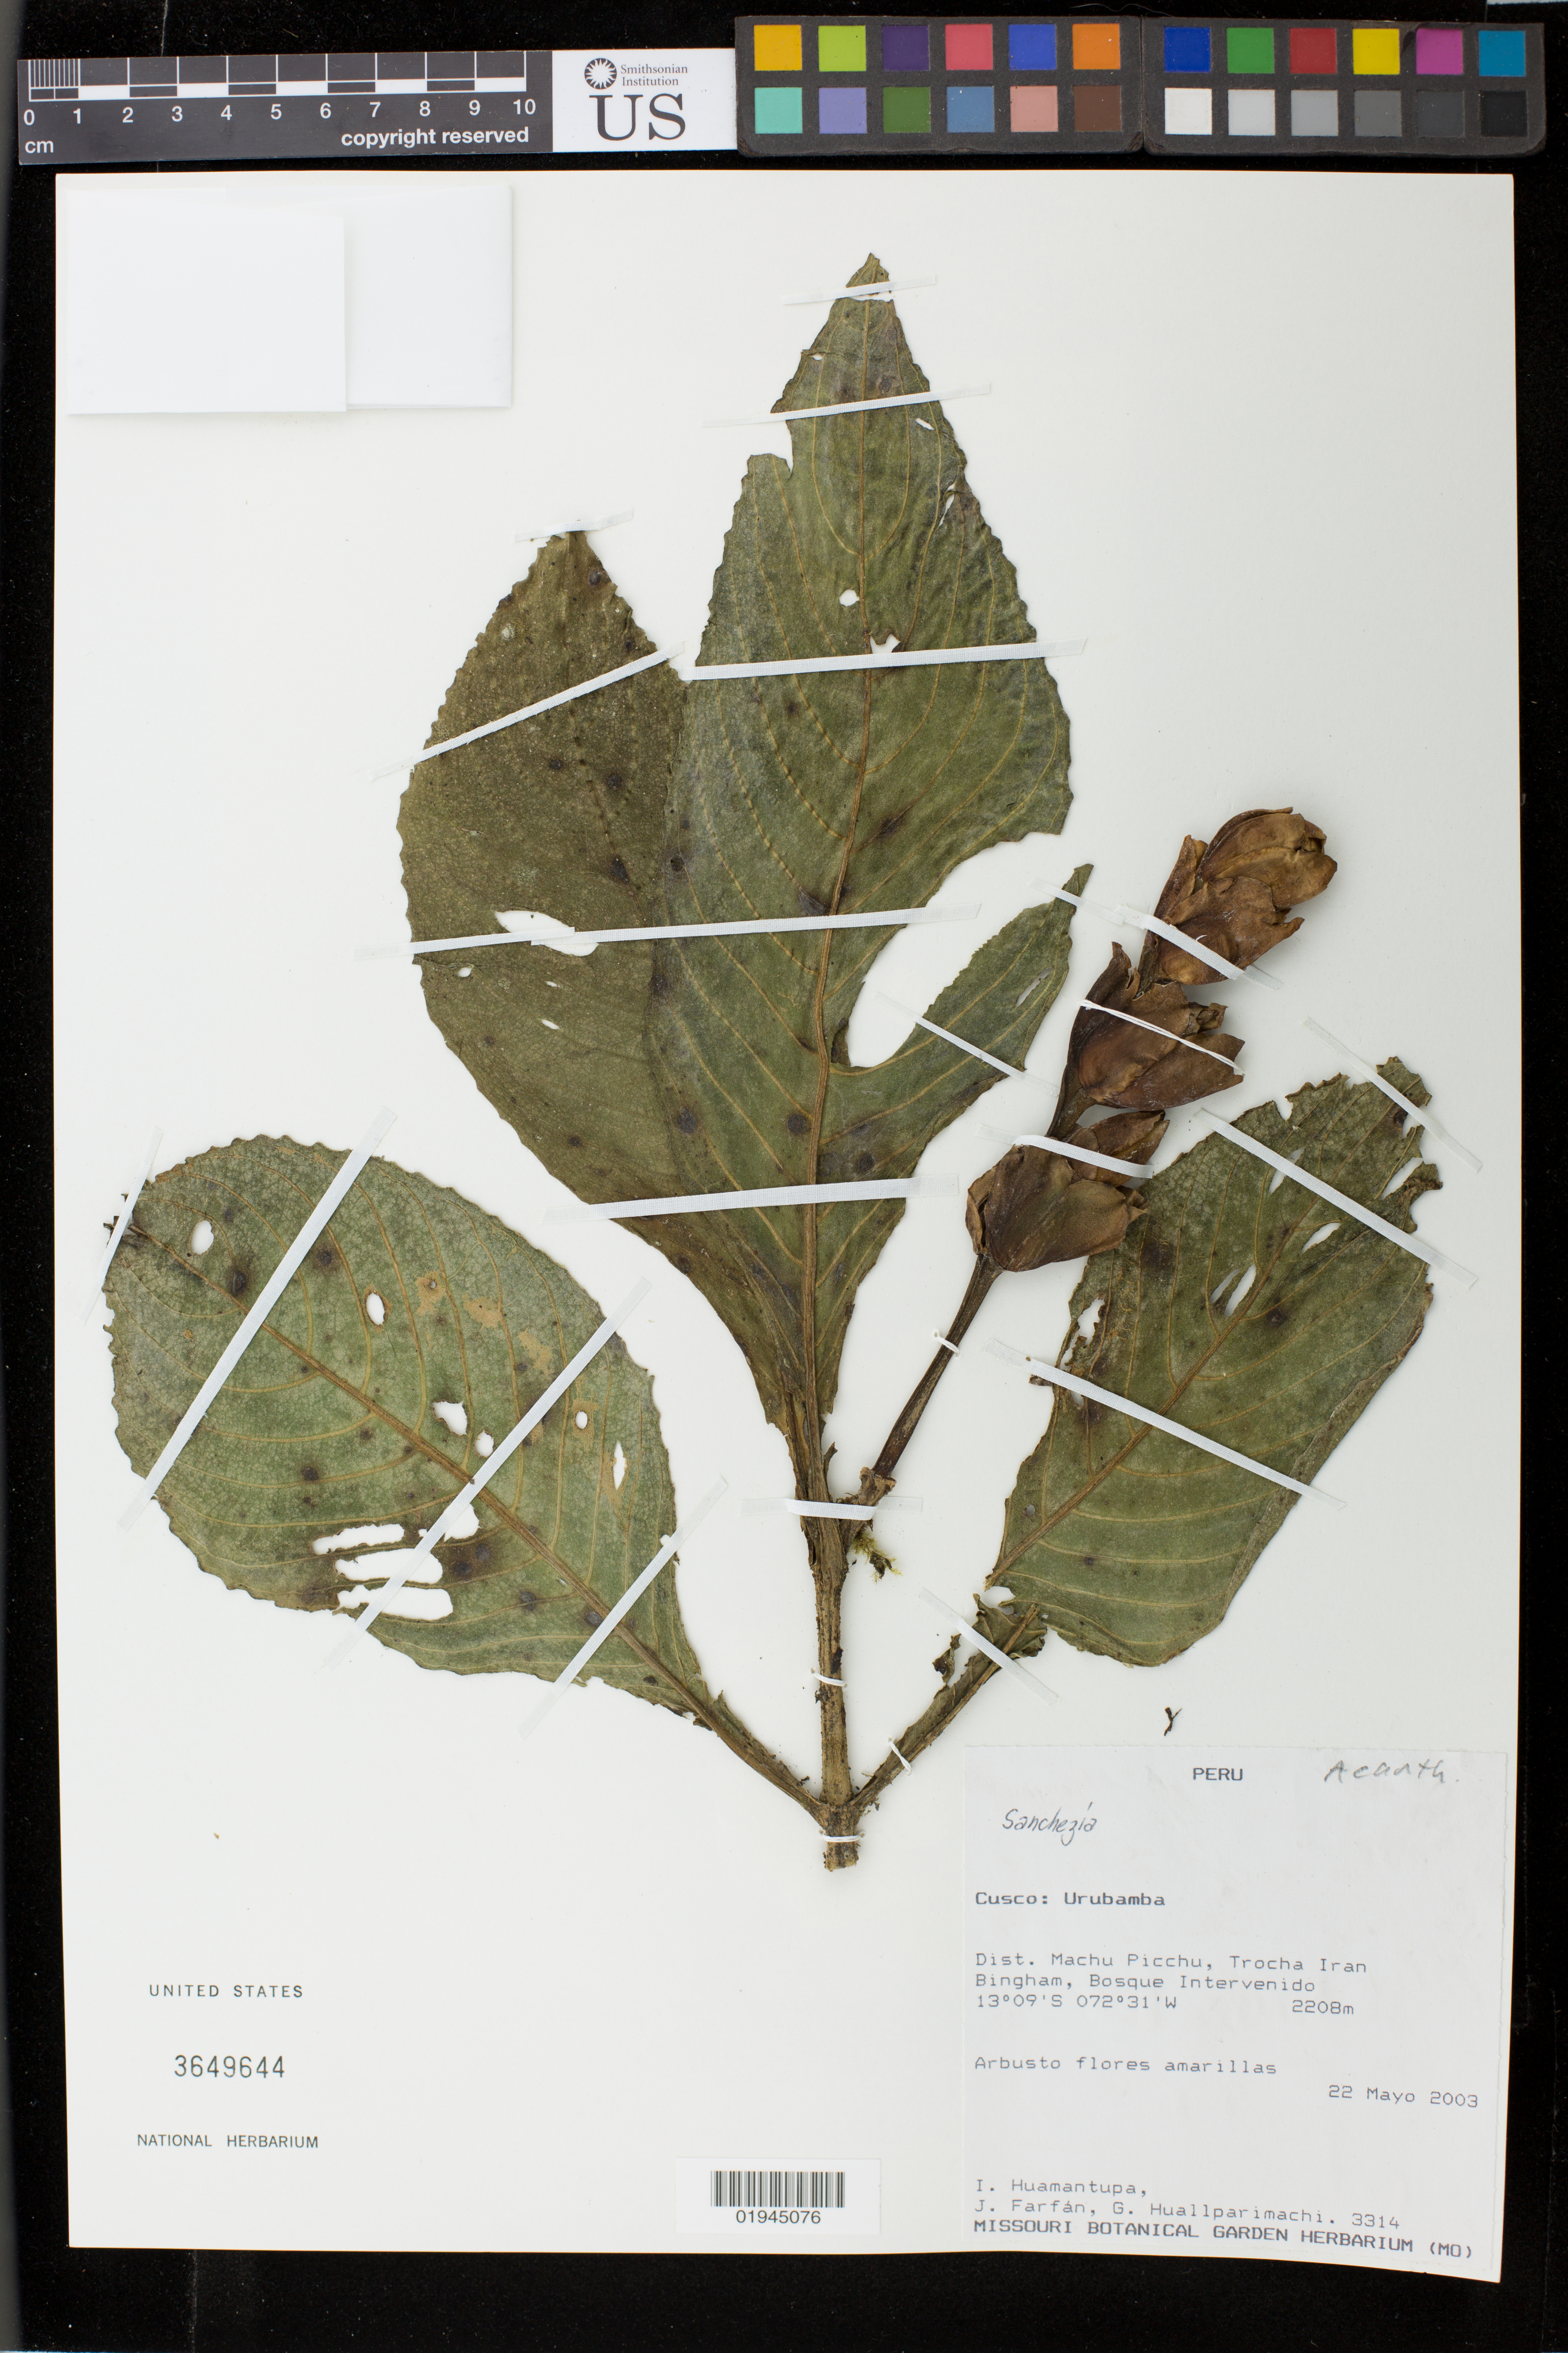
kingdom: Plantae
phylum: Tracheophyta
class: Magnoliopsida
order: Lamiales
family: Acanthaceae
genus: Sanchezia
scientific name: Sanchezia oblonga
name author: Ruiz & Pav.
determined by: Azevedo, Igor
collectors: I. Huamantupa, J. Farfán & G. Huallparimachi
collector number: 3314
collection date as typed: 22 May 2003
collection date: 2003-05-22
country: Peru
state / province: Cusco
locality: Cusco: Urubamba. Dist. Machu Picchu, Trocha Iran Bingham.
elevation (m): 2208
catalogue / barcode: US 3649644